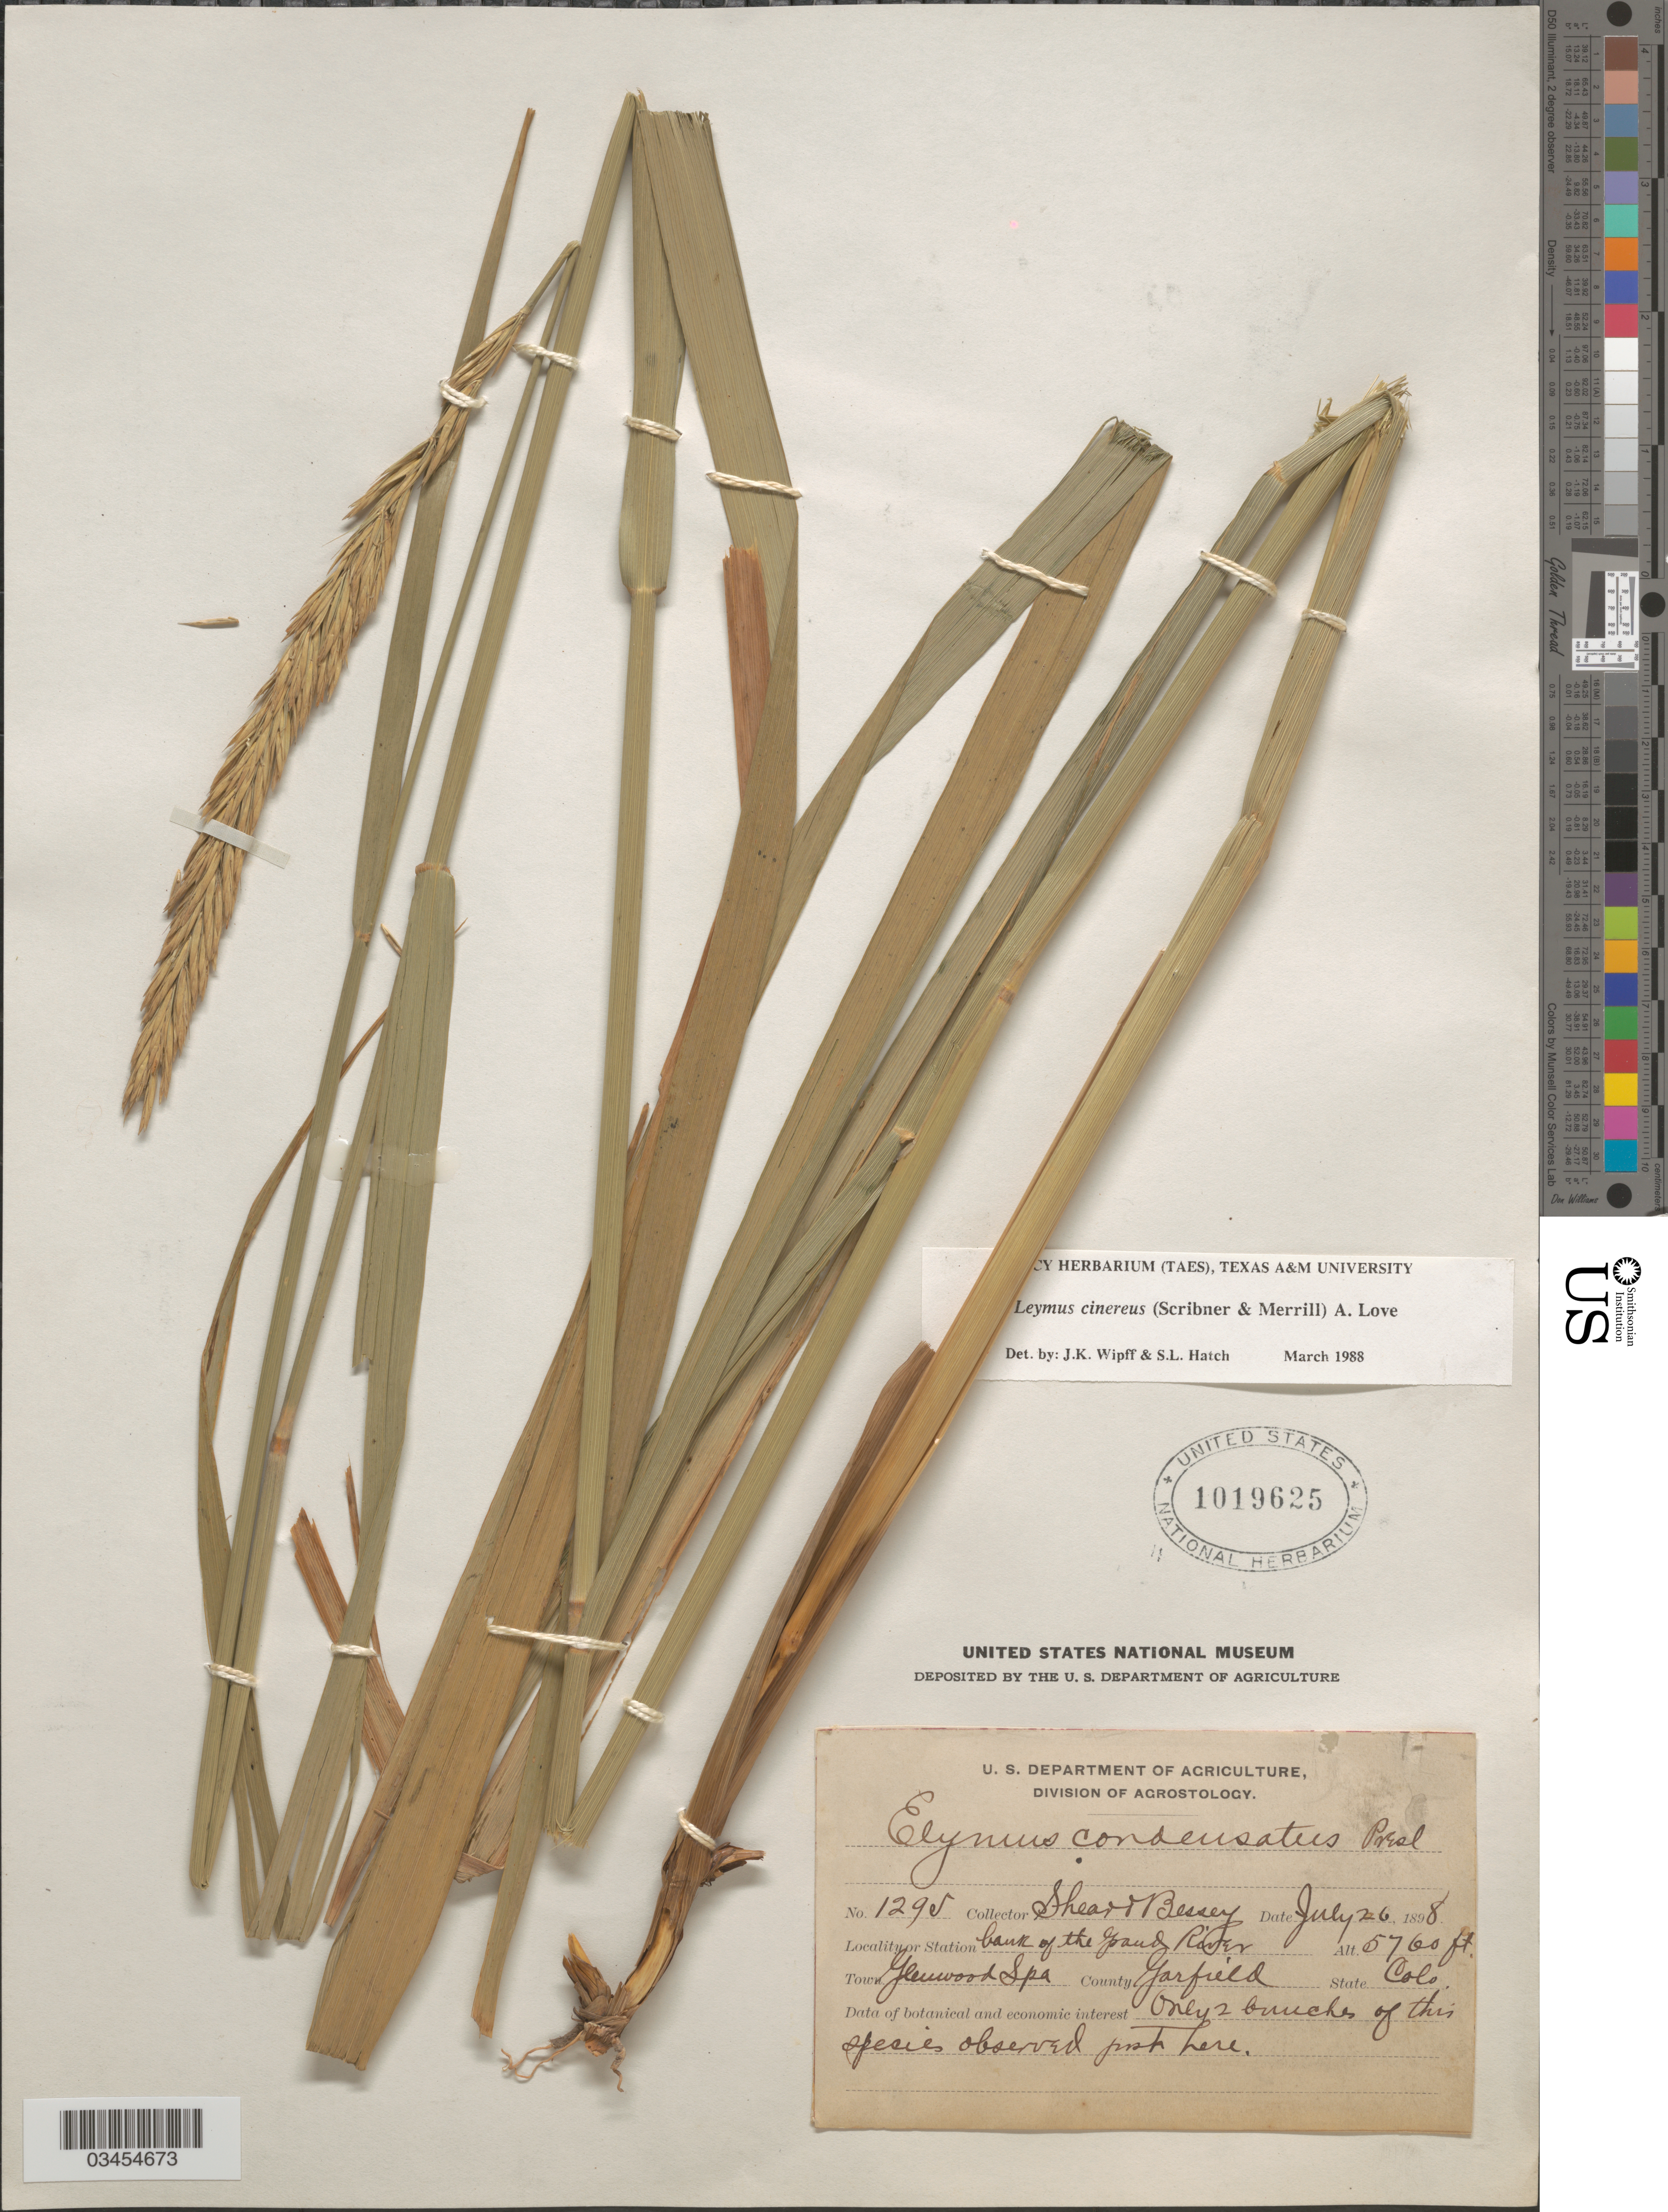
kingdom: Plantae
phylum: Tracheophyta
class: Liliopsida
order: Poales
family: Poaceae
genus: Leymus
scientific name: Leymus cinereus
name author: (Scribn. & Merr.) Á. Löve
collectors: -- Shear & -. Bessey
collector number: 1295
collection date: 1898-07-26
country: United States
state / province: Colorado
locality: Bank of the Grand River. Town Glenwood Spa. County Garfield.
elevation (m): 1756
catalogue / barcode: US 1019625